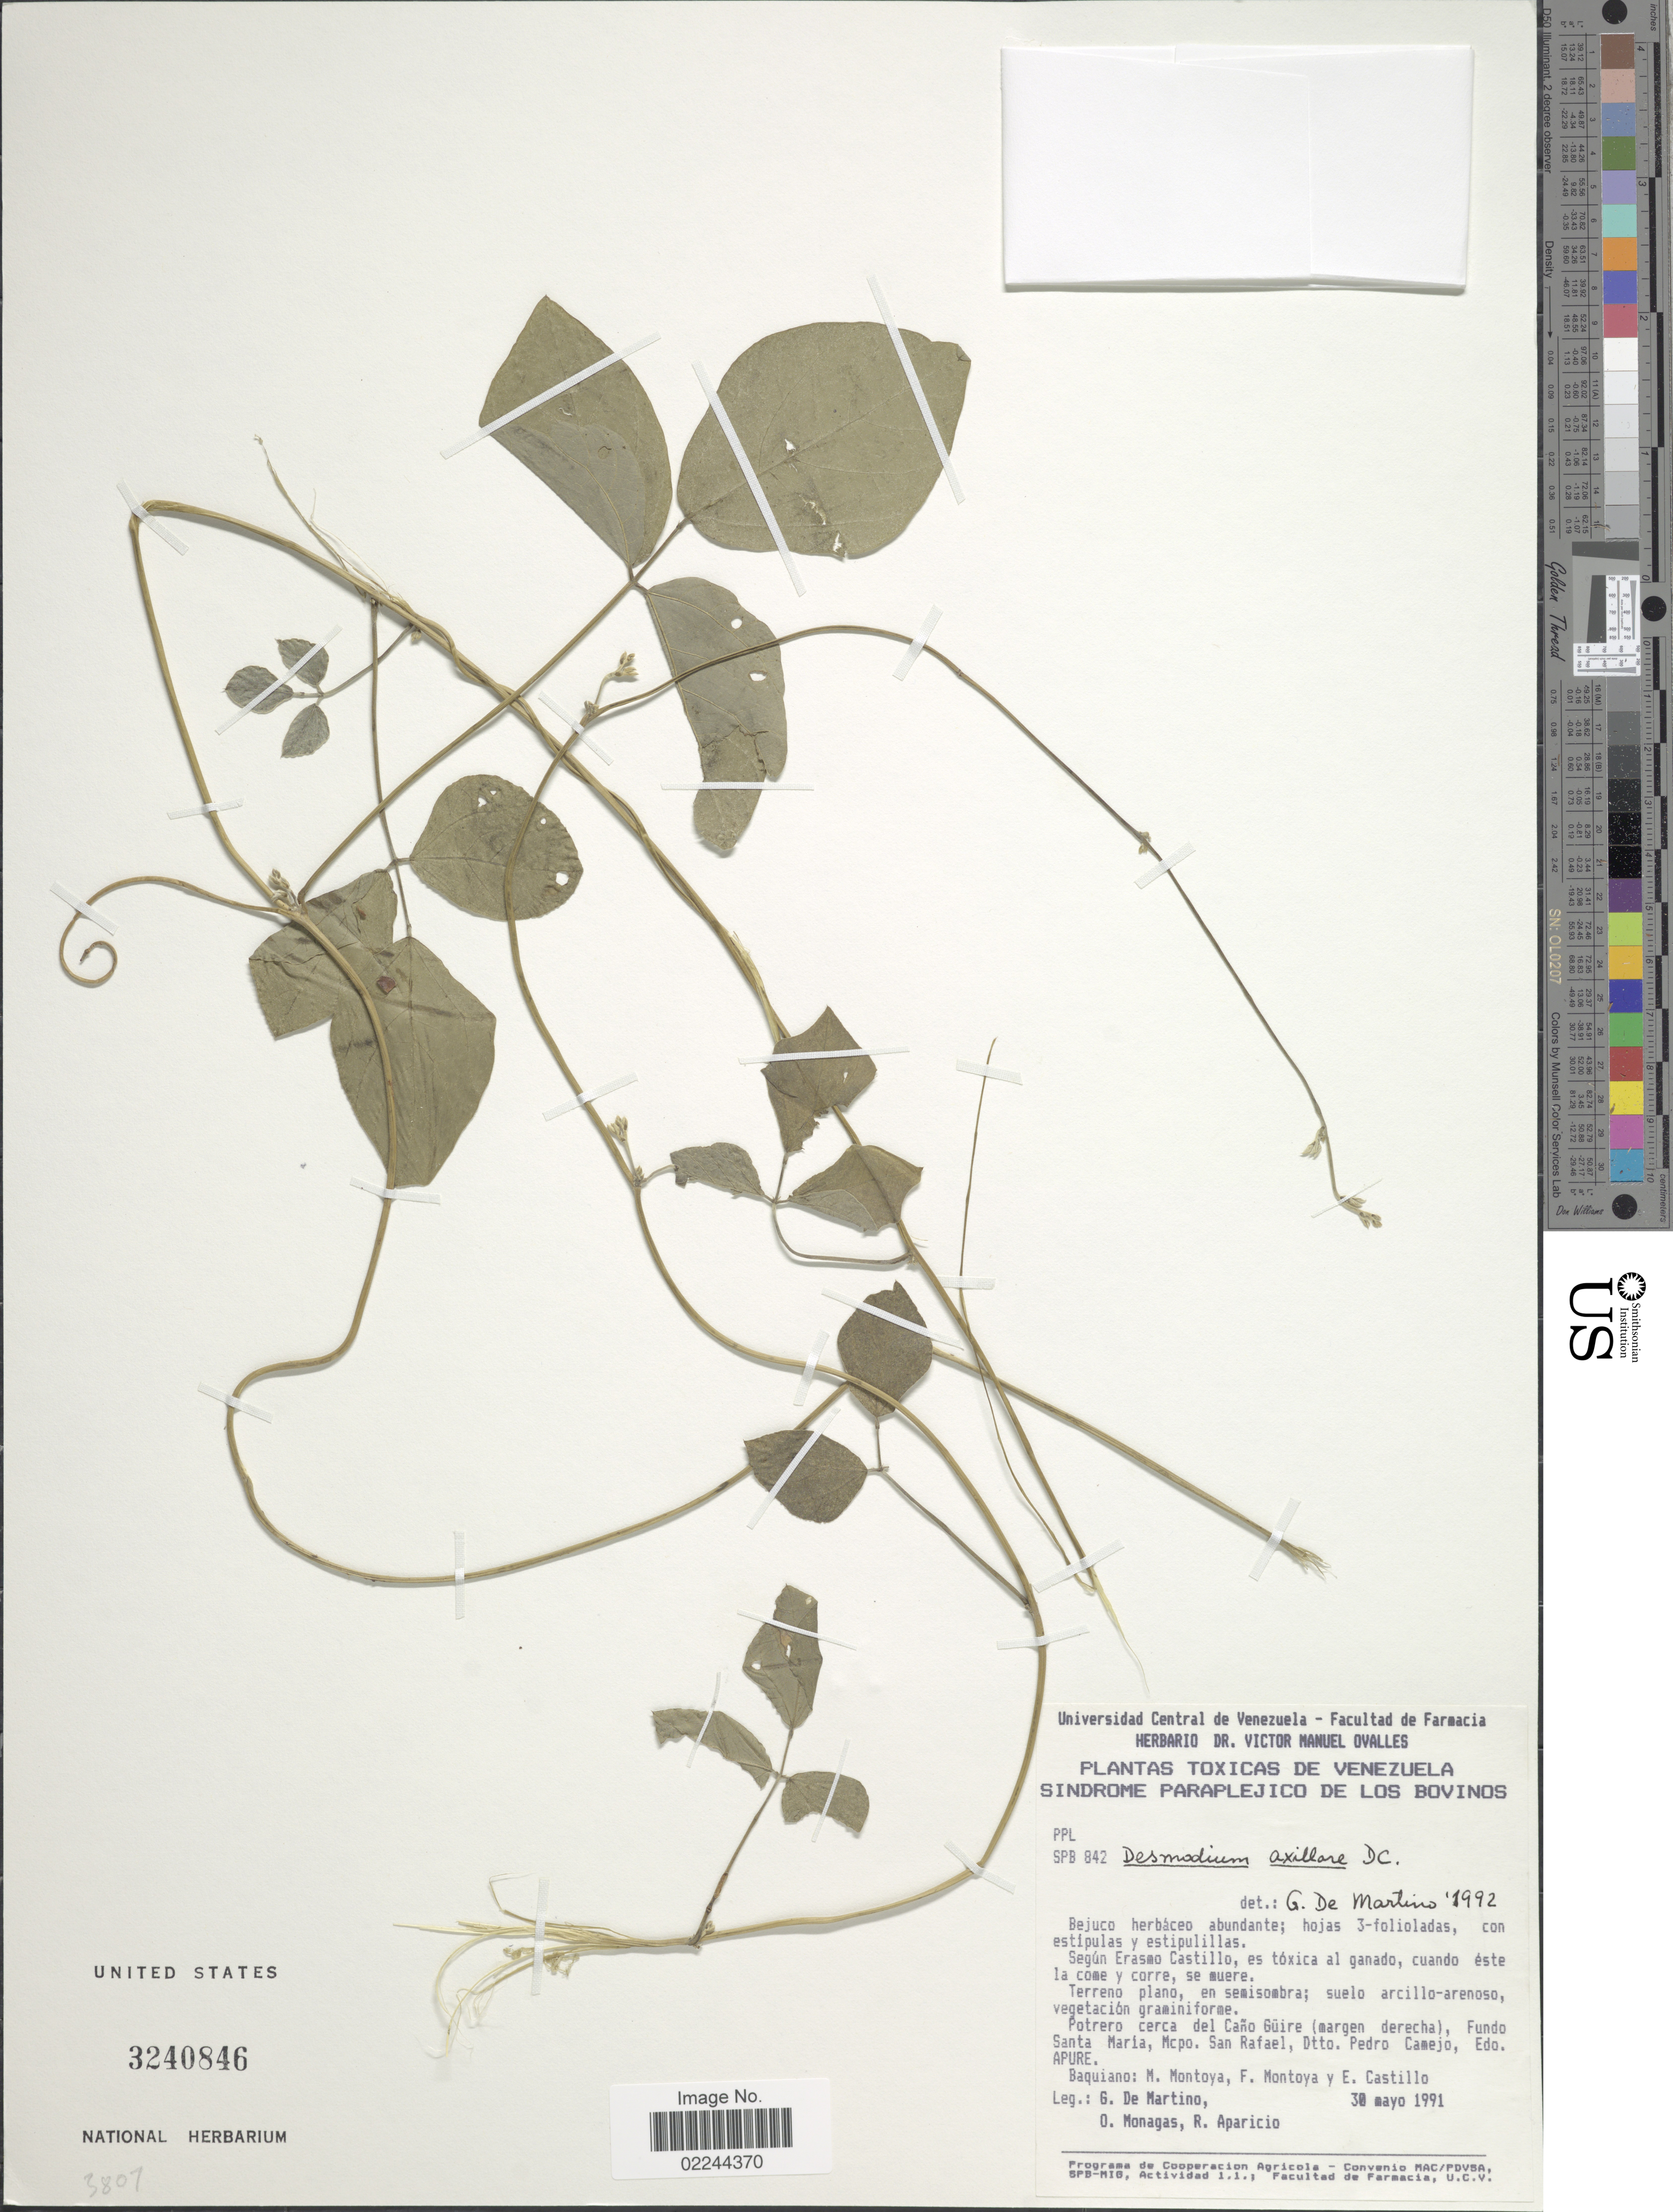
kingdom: Plantae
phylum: Tracheophyta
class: Magnoliopsida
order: Fabales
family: Fabaceae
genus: Desmodium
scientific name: Desmodium axillare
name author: (Sw.) DC.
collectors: G. De Martino, O. Monagas & R. Aparicio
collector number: SPB842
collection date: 1991-05-30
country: Venezuela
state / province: Apure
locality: Potrero cerca del Cano Guire (margen derecha), Fundo Santa Maria, Mcpo. San Rafael, Dtto. Pedro Camejo, Edo Apure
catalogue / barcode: US 3240846